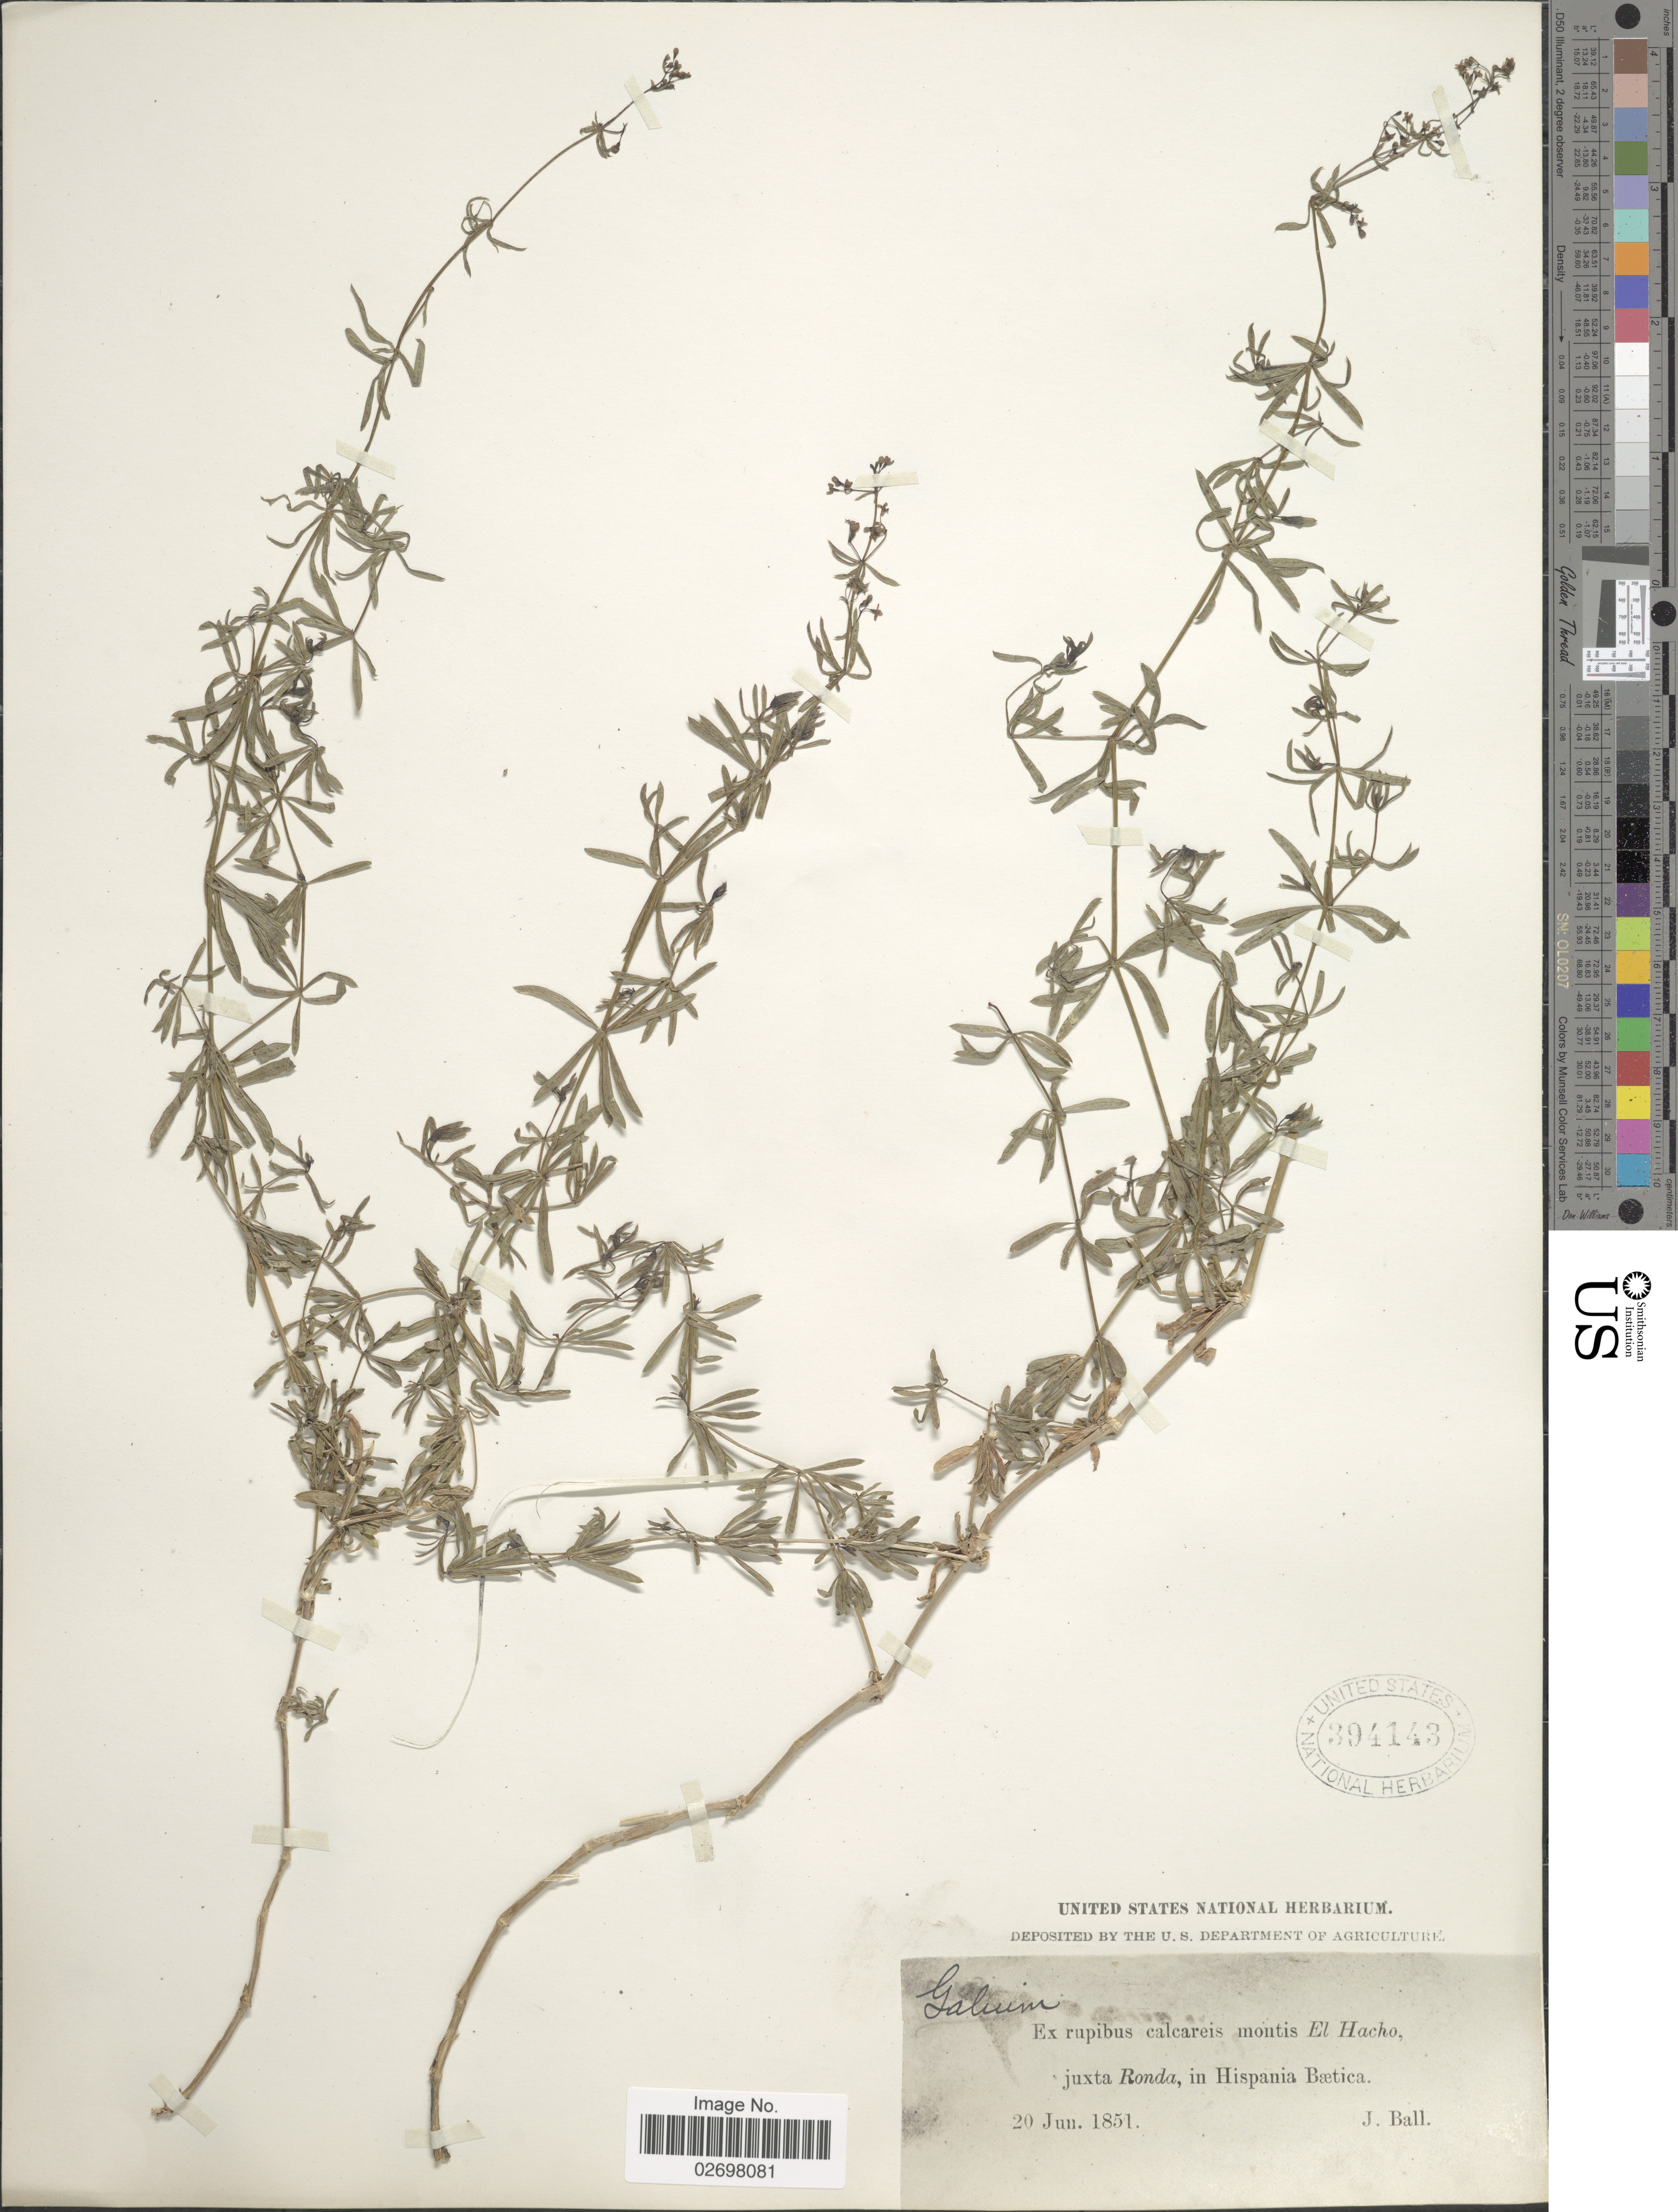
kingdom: Plantae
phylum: Tracheophyta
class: Magnoliopsida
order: Gentianales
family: Rubiaceae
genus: Galium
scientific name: Galium sp.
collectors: J. Ball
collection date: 1851-06-20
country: Spain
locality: Rupibus calcareis montis El Hacho, juxta Ronda, in Hispania Bætica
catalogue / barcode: US 394143